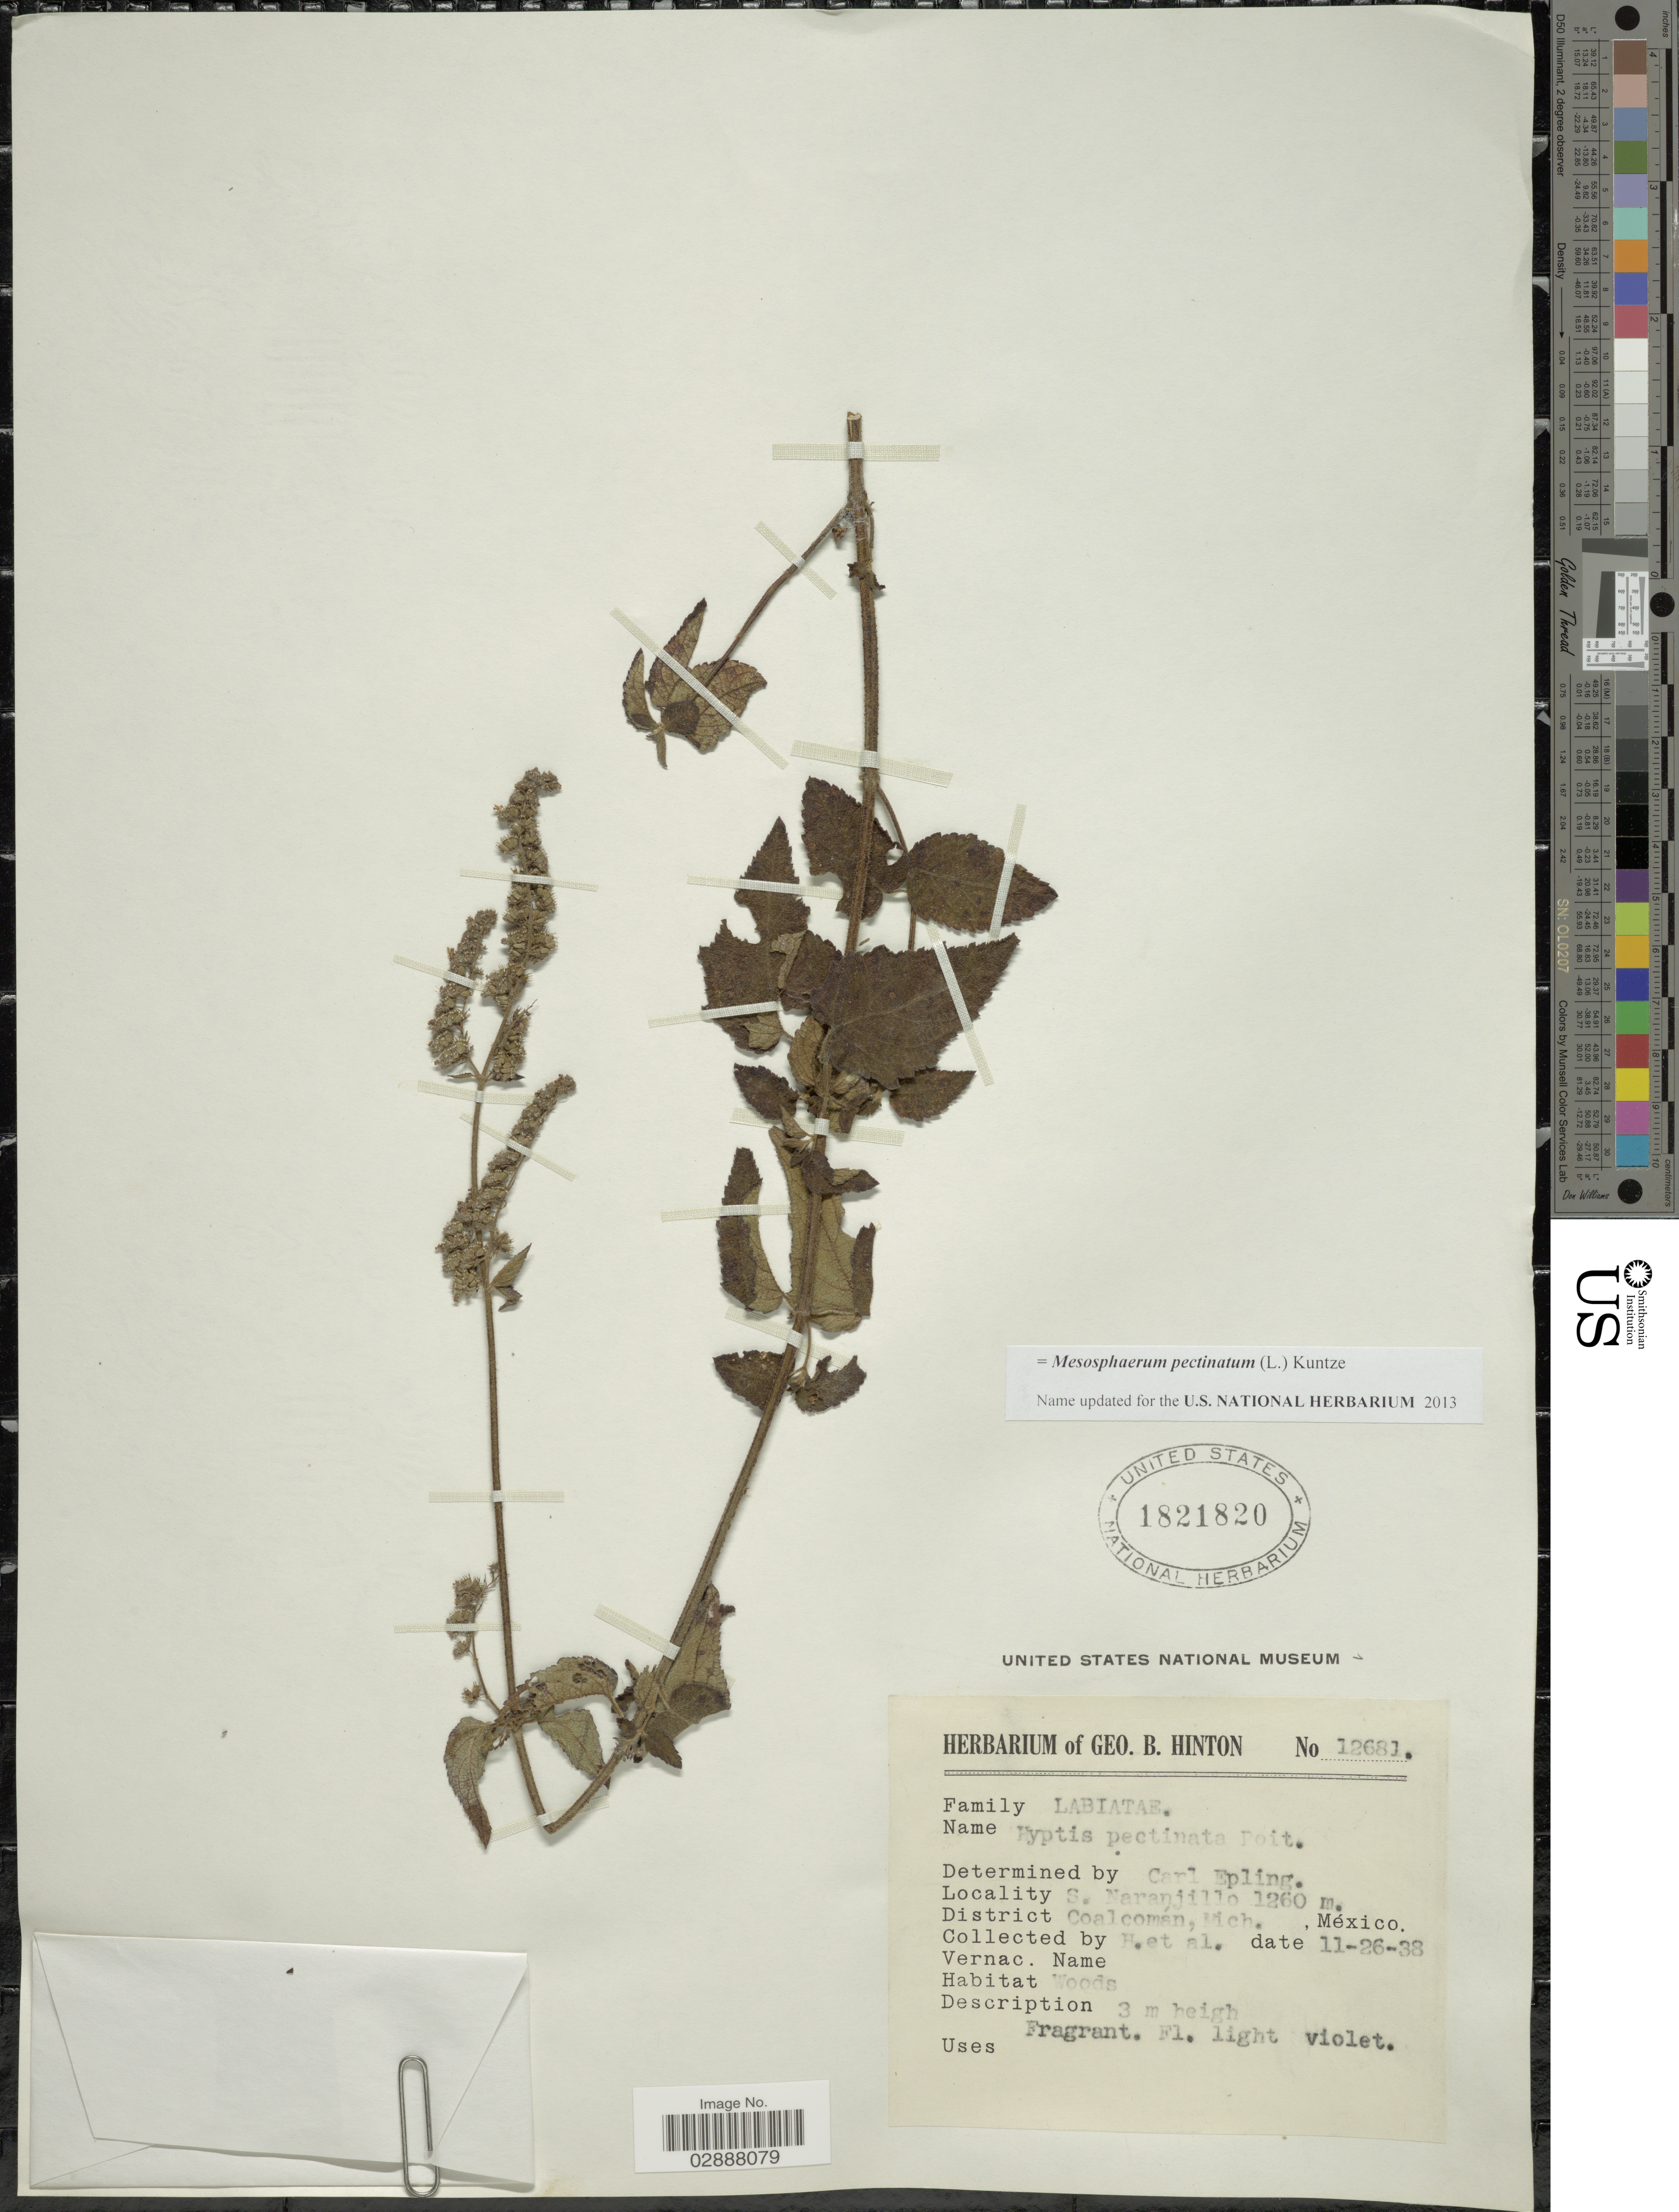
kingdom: Plantae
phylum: Tracheophyta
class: Magnoliopsida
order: Lamiales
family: Lamiaceae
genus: Mesosphaerum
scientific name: Mesosphaerum pectinatum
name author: (L.) Kuntze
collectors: G. B. Hinton & et al.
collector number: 12681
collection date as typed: Transcribed d/m/y: 26/11/38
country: Mexico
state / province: Michoacán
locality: S. Naranjillo, District Coalcomán, Mich.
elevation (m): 1260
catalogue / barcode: US 1821820